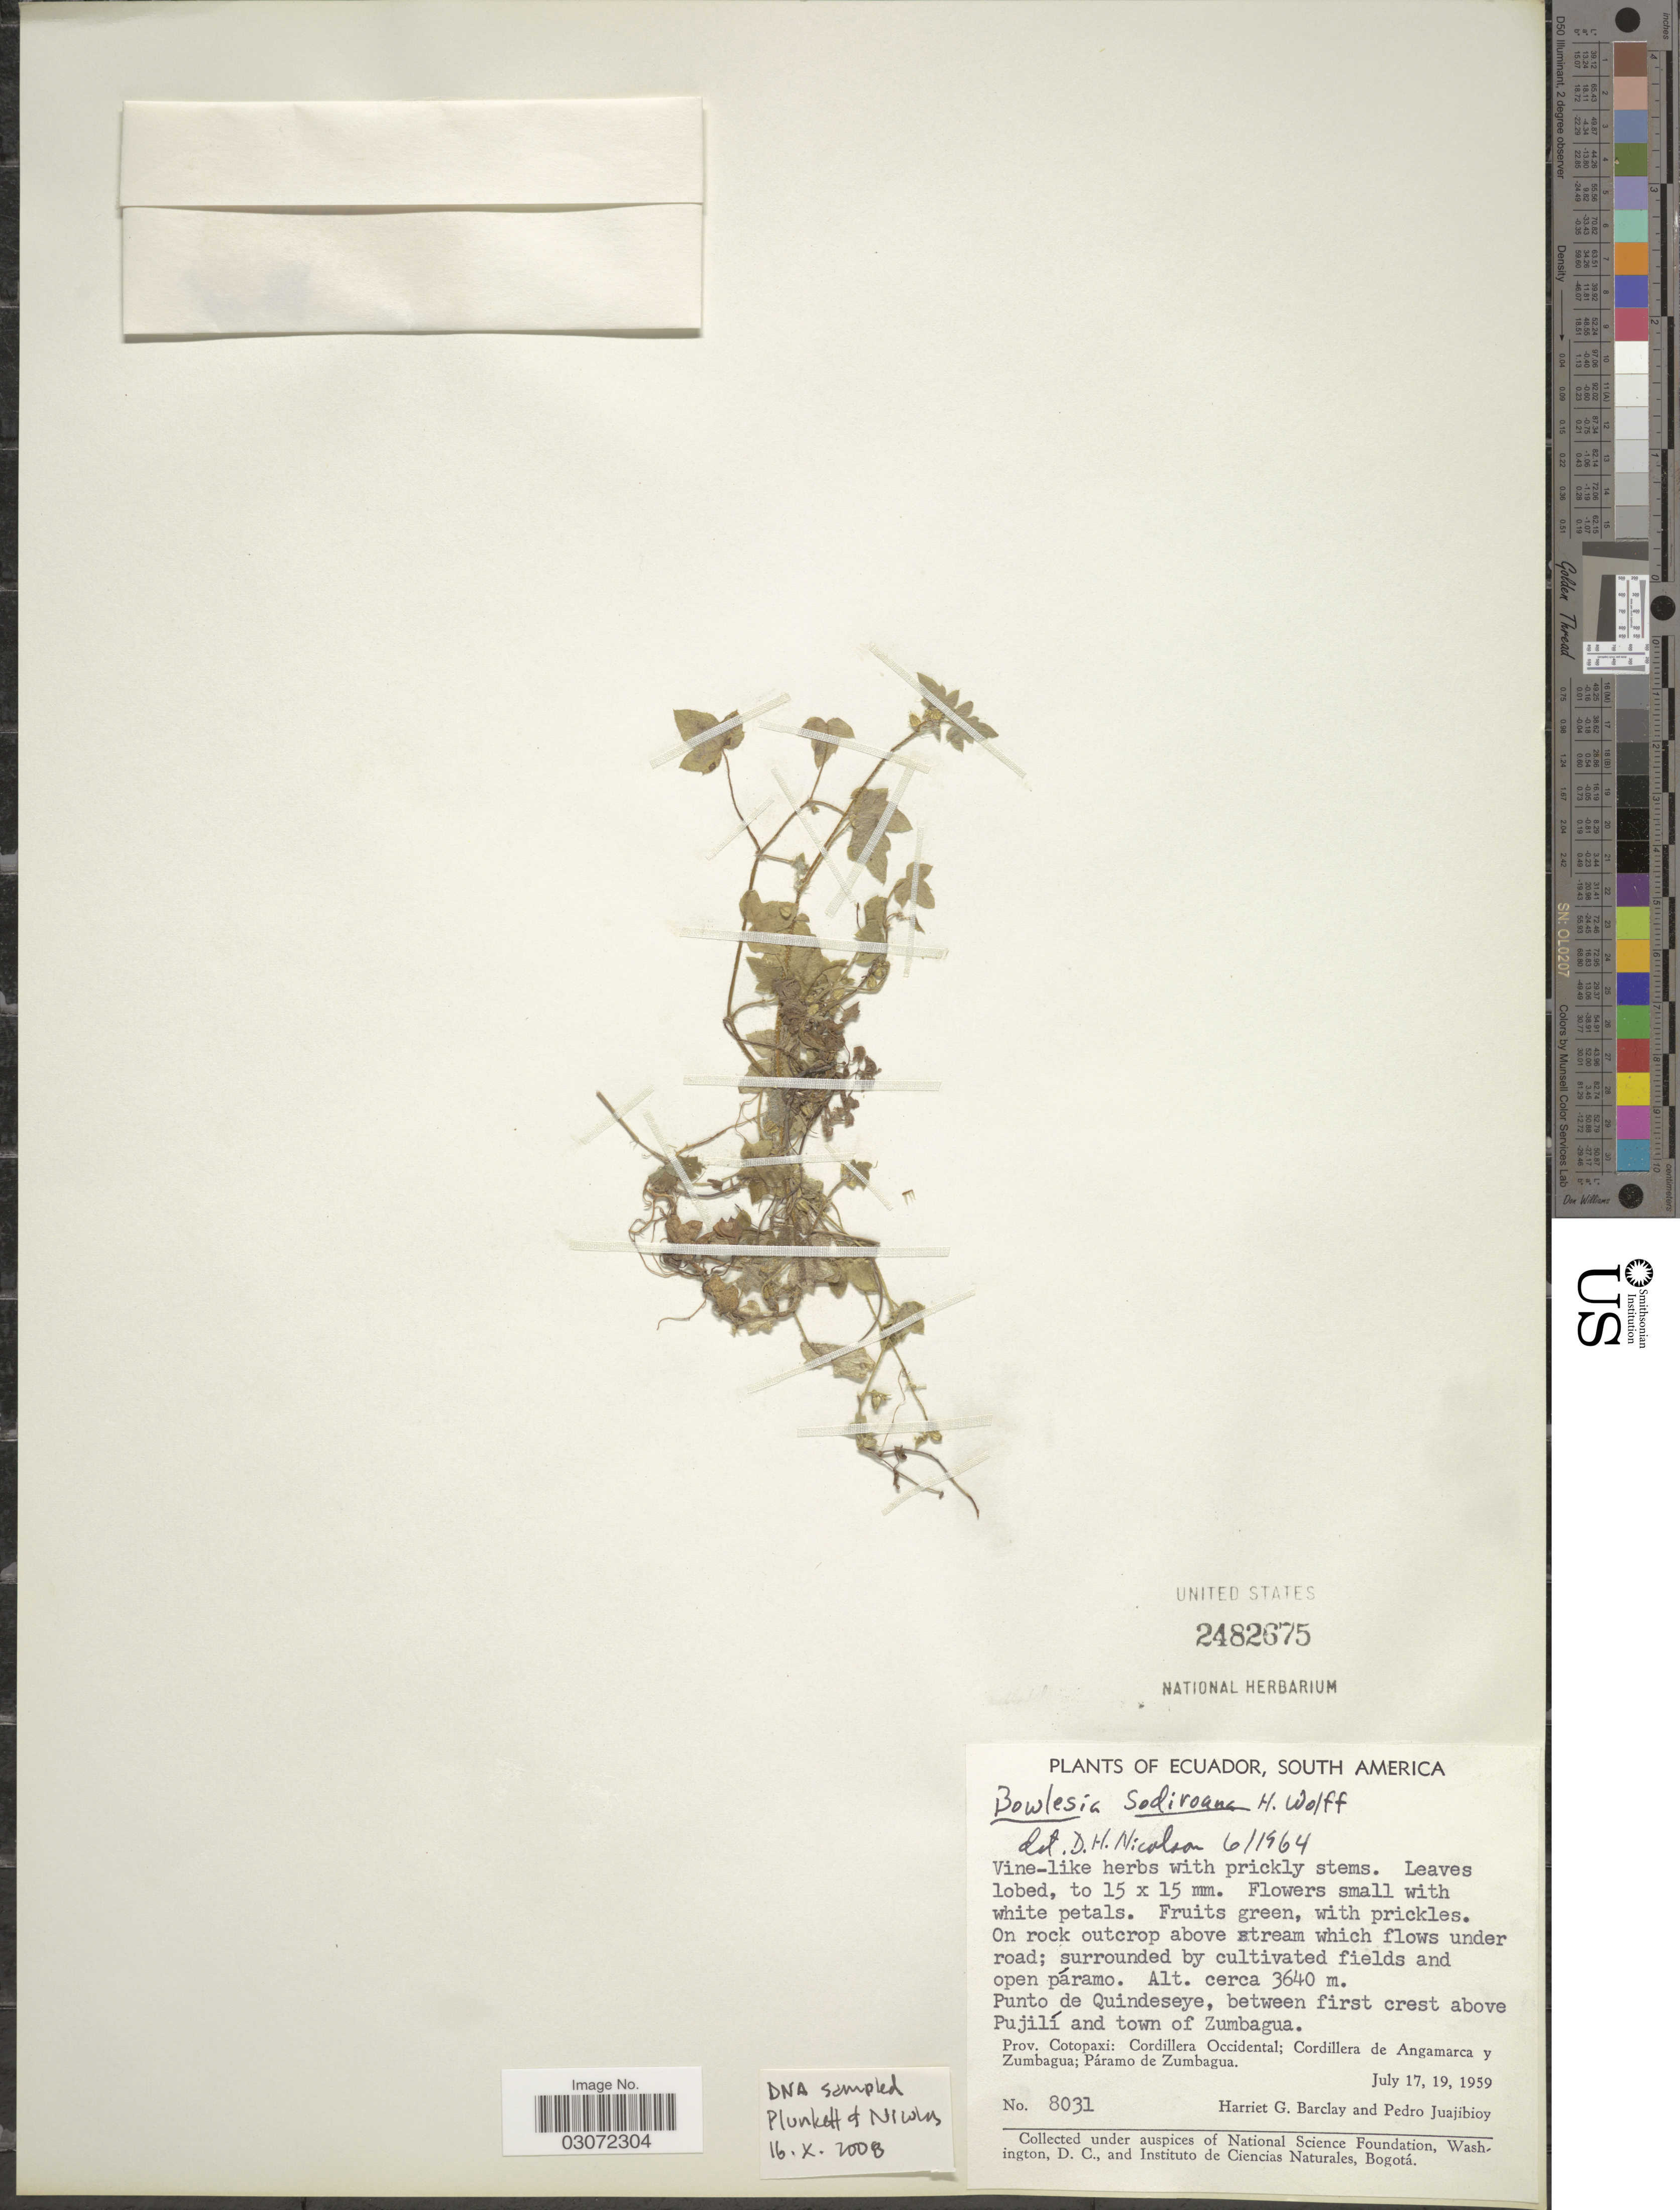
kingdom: Plantae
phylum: Tracheophyta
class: Magnoliopsida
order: Apiales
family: Apiaceae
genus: Bowlesia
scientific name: Bowlesia sodiroana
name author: H. Wolff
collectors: H. G. Barclay & P. Juajibioy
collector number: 8031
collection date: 1959-07-17/1959-07-19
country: Ecuador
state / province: Cotopaxi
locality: Punto de Quindeseye, between first crest above Pujilí and town of Zambagua. Prov. Cotopaxi: Cordillera Occidental; Cordillera de Angamarca y Zumbagua; Páramo de Zumbagua.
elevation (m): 3640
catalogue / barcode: US 2482675